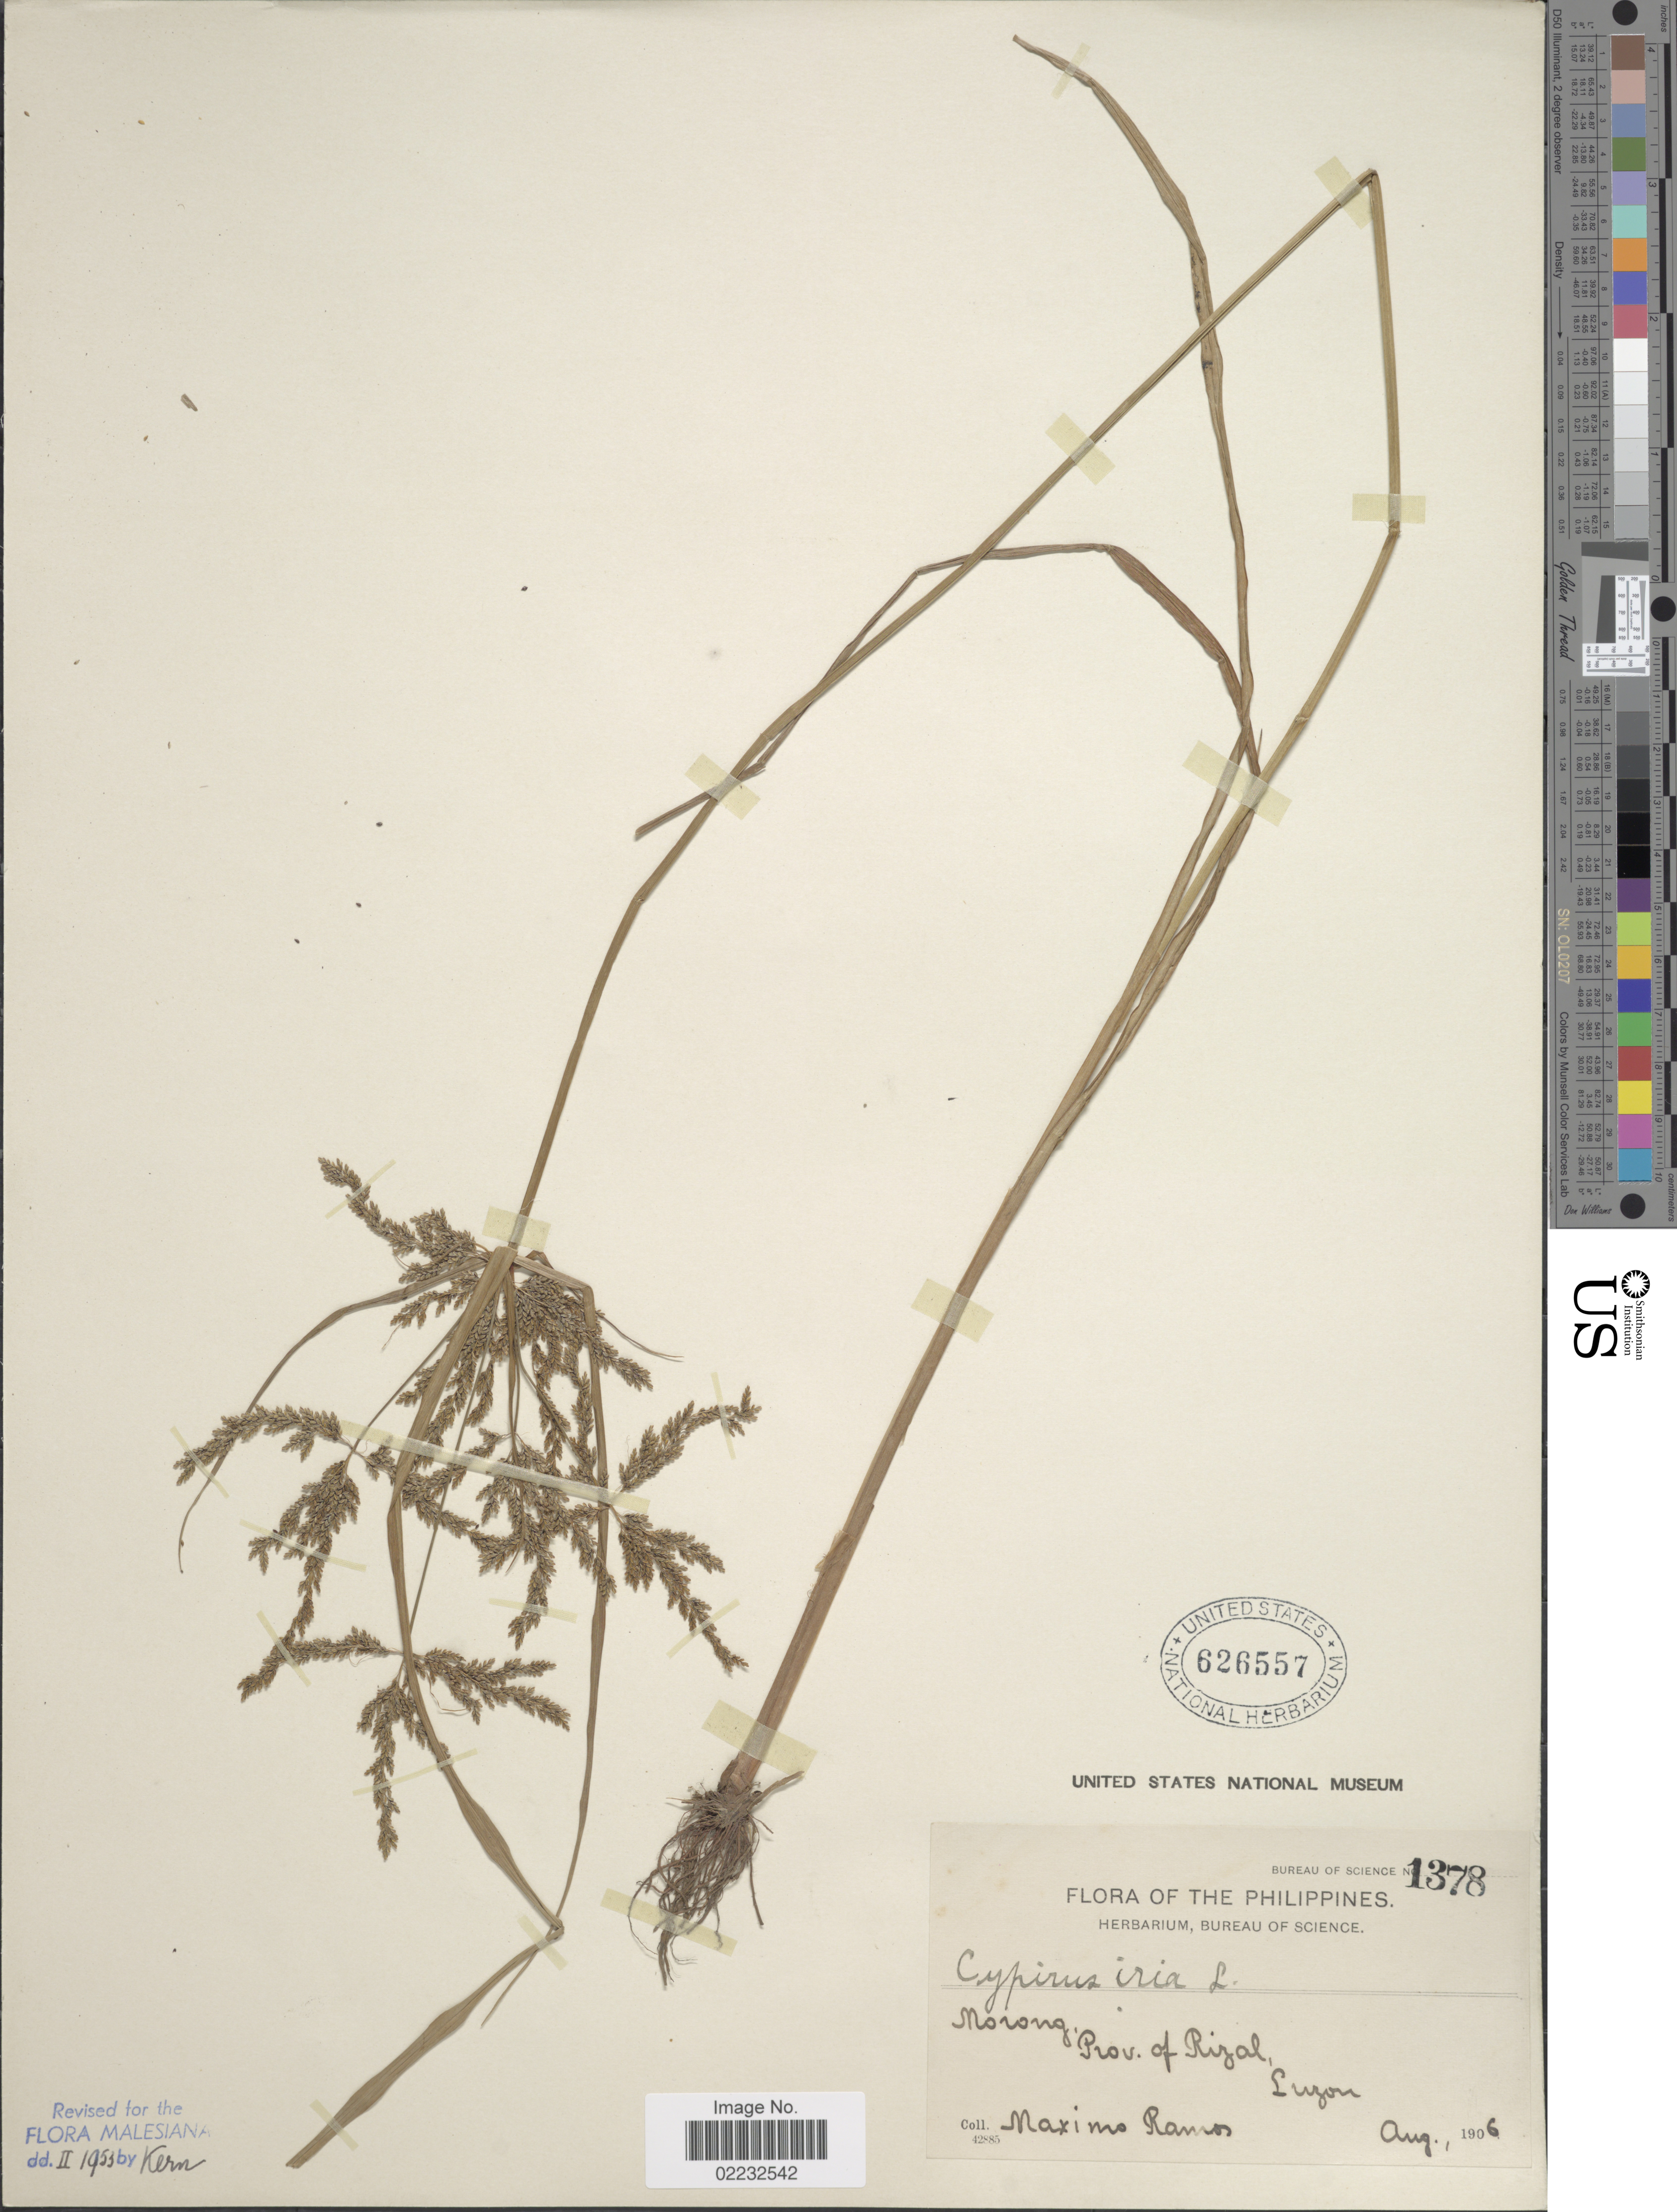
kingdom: Plantae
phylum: Tracheophyta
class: Liliopsida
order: Poales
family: Cyperaceae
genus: Cyperus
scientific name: Cyperus iria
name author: L.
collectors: M. Ramos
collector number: Bureau of Science 1378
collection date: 1906-08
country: Philippines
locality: Morong, Prov. of Rizal, Luzon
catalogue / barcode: US 626557